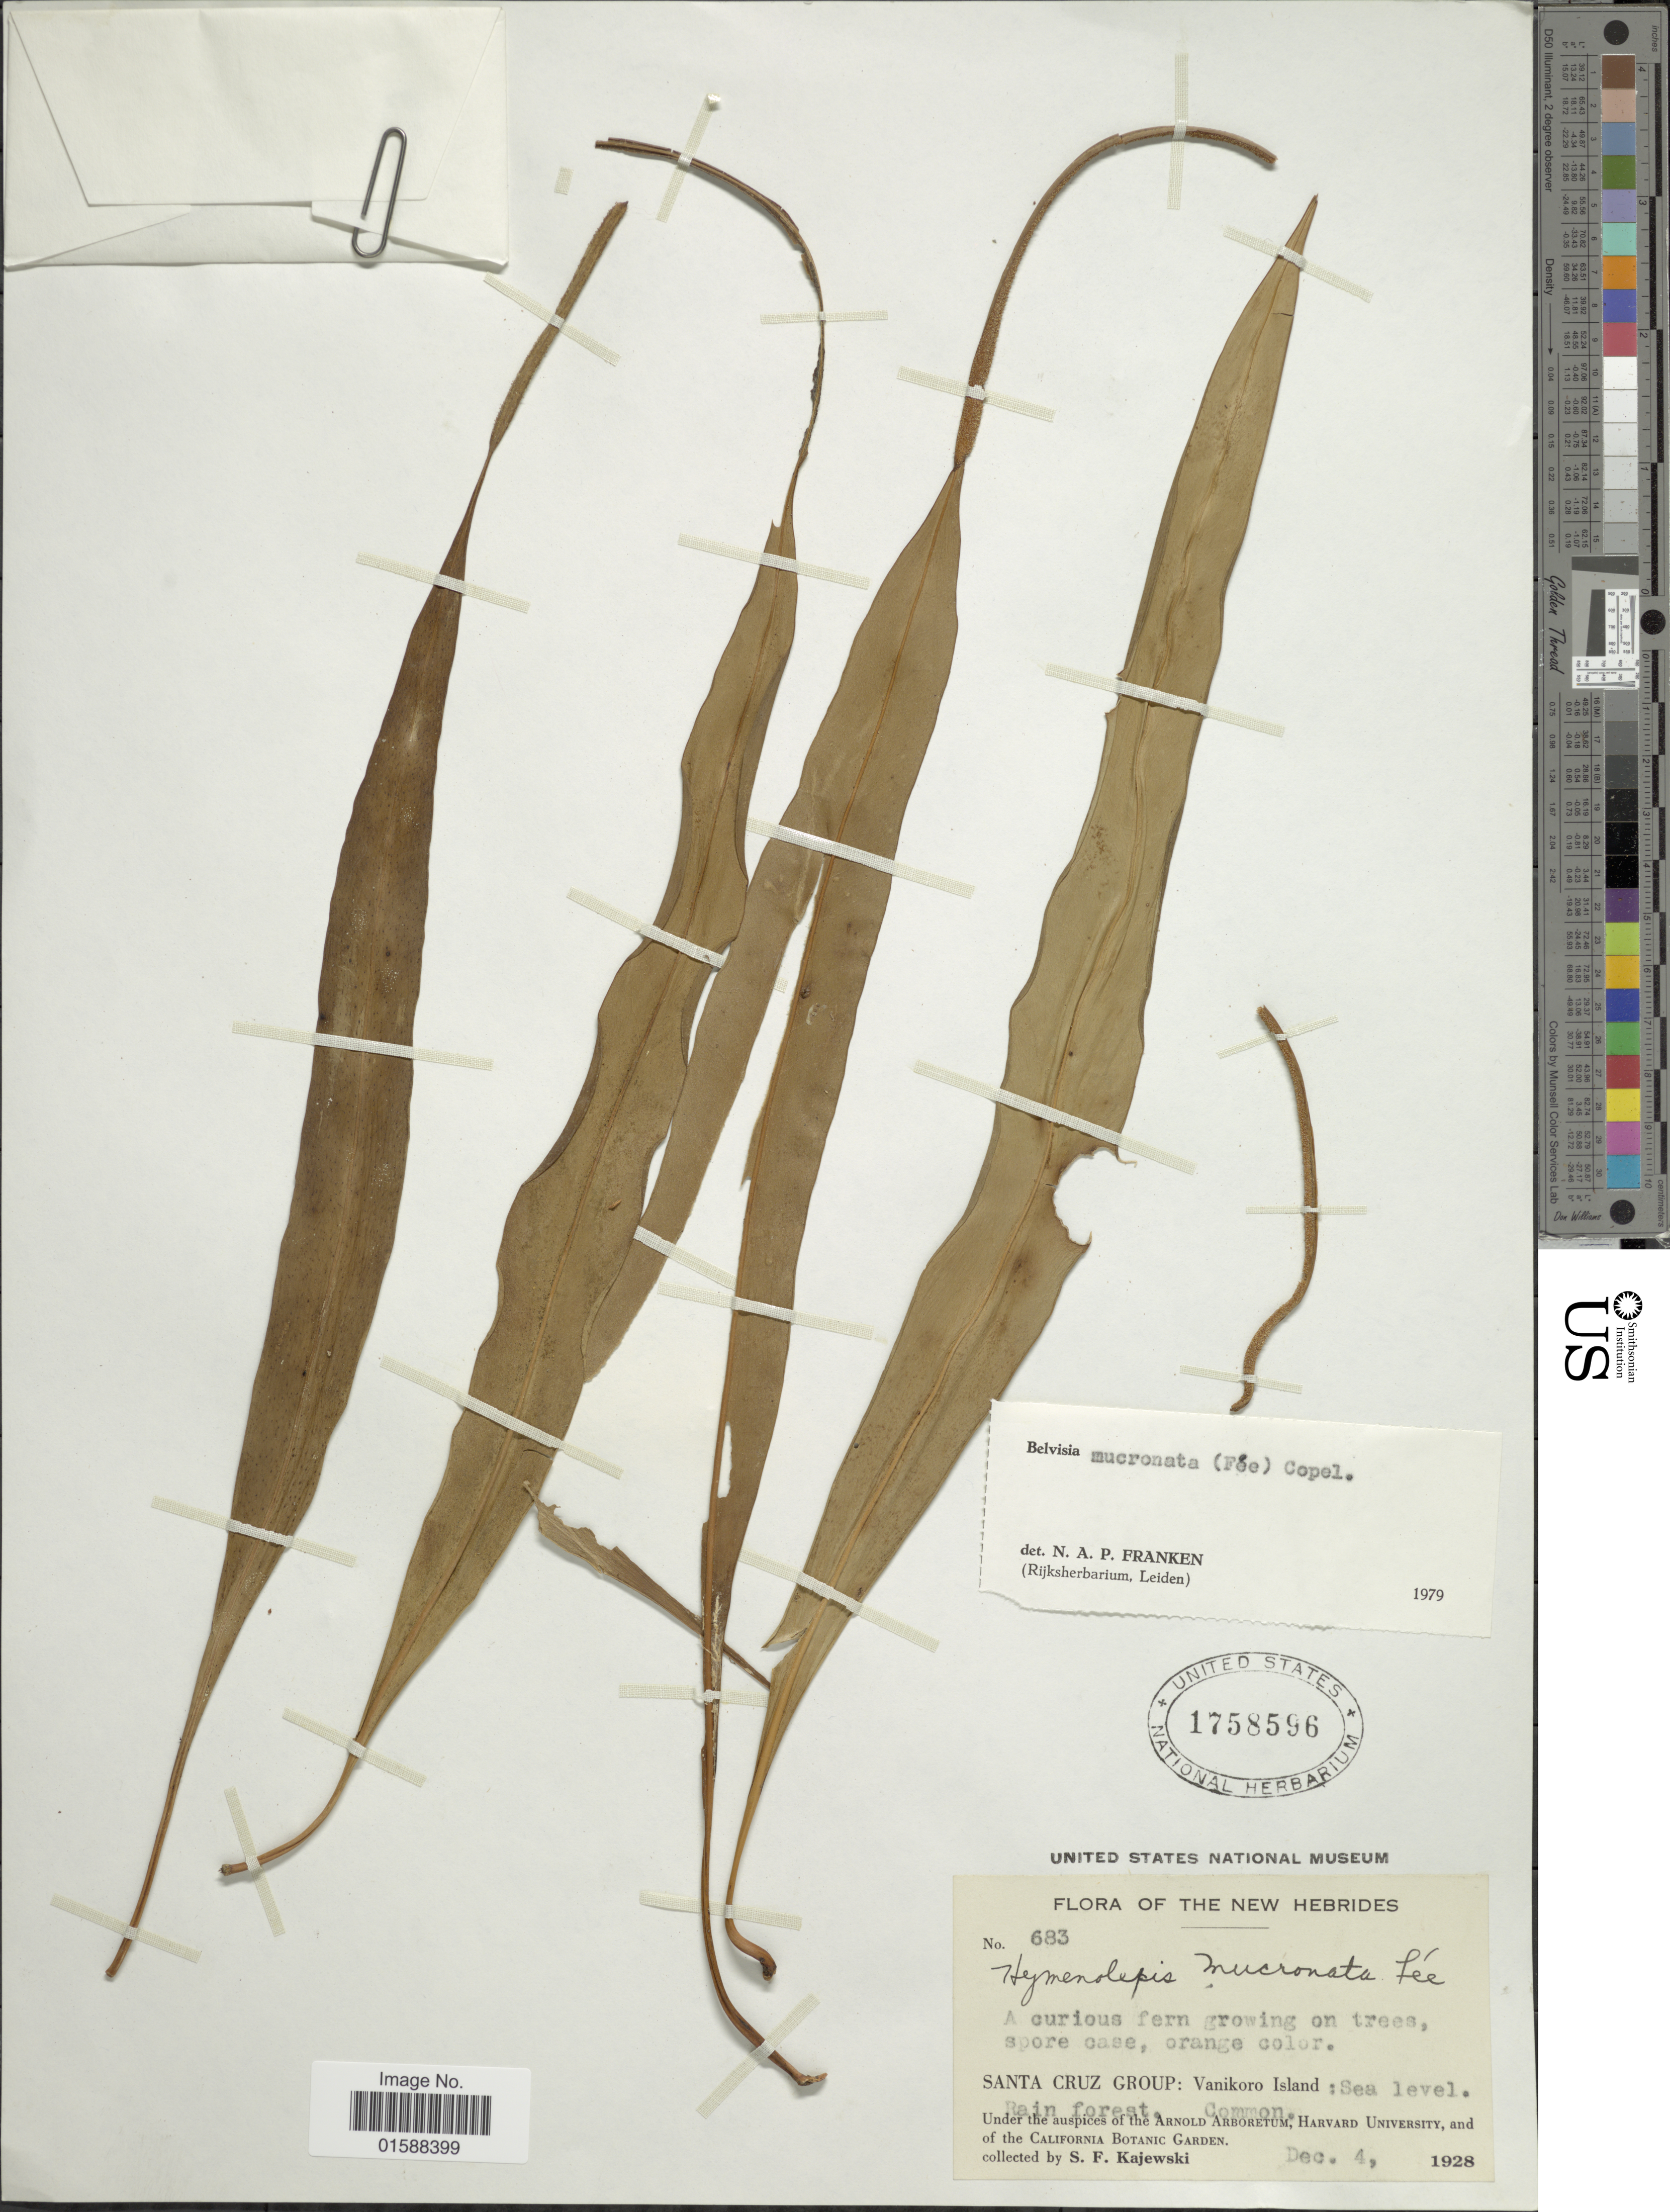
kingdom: Plantae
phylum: Tracheophyta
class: Polypodiopsida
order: Polypodiales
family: Polypodiaceae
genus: Lepisorus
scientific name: Lepisorus mucronatus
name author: (Fée) Li S. Wang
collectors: S. Kajewski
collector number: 683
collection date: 1928-12-04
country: Solomon Islands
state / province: Santa Cruz Is.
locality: New Hebrides. Santa Cruz Group: Vanikoro Island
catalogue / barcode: US 1758596